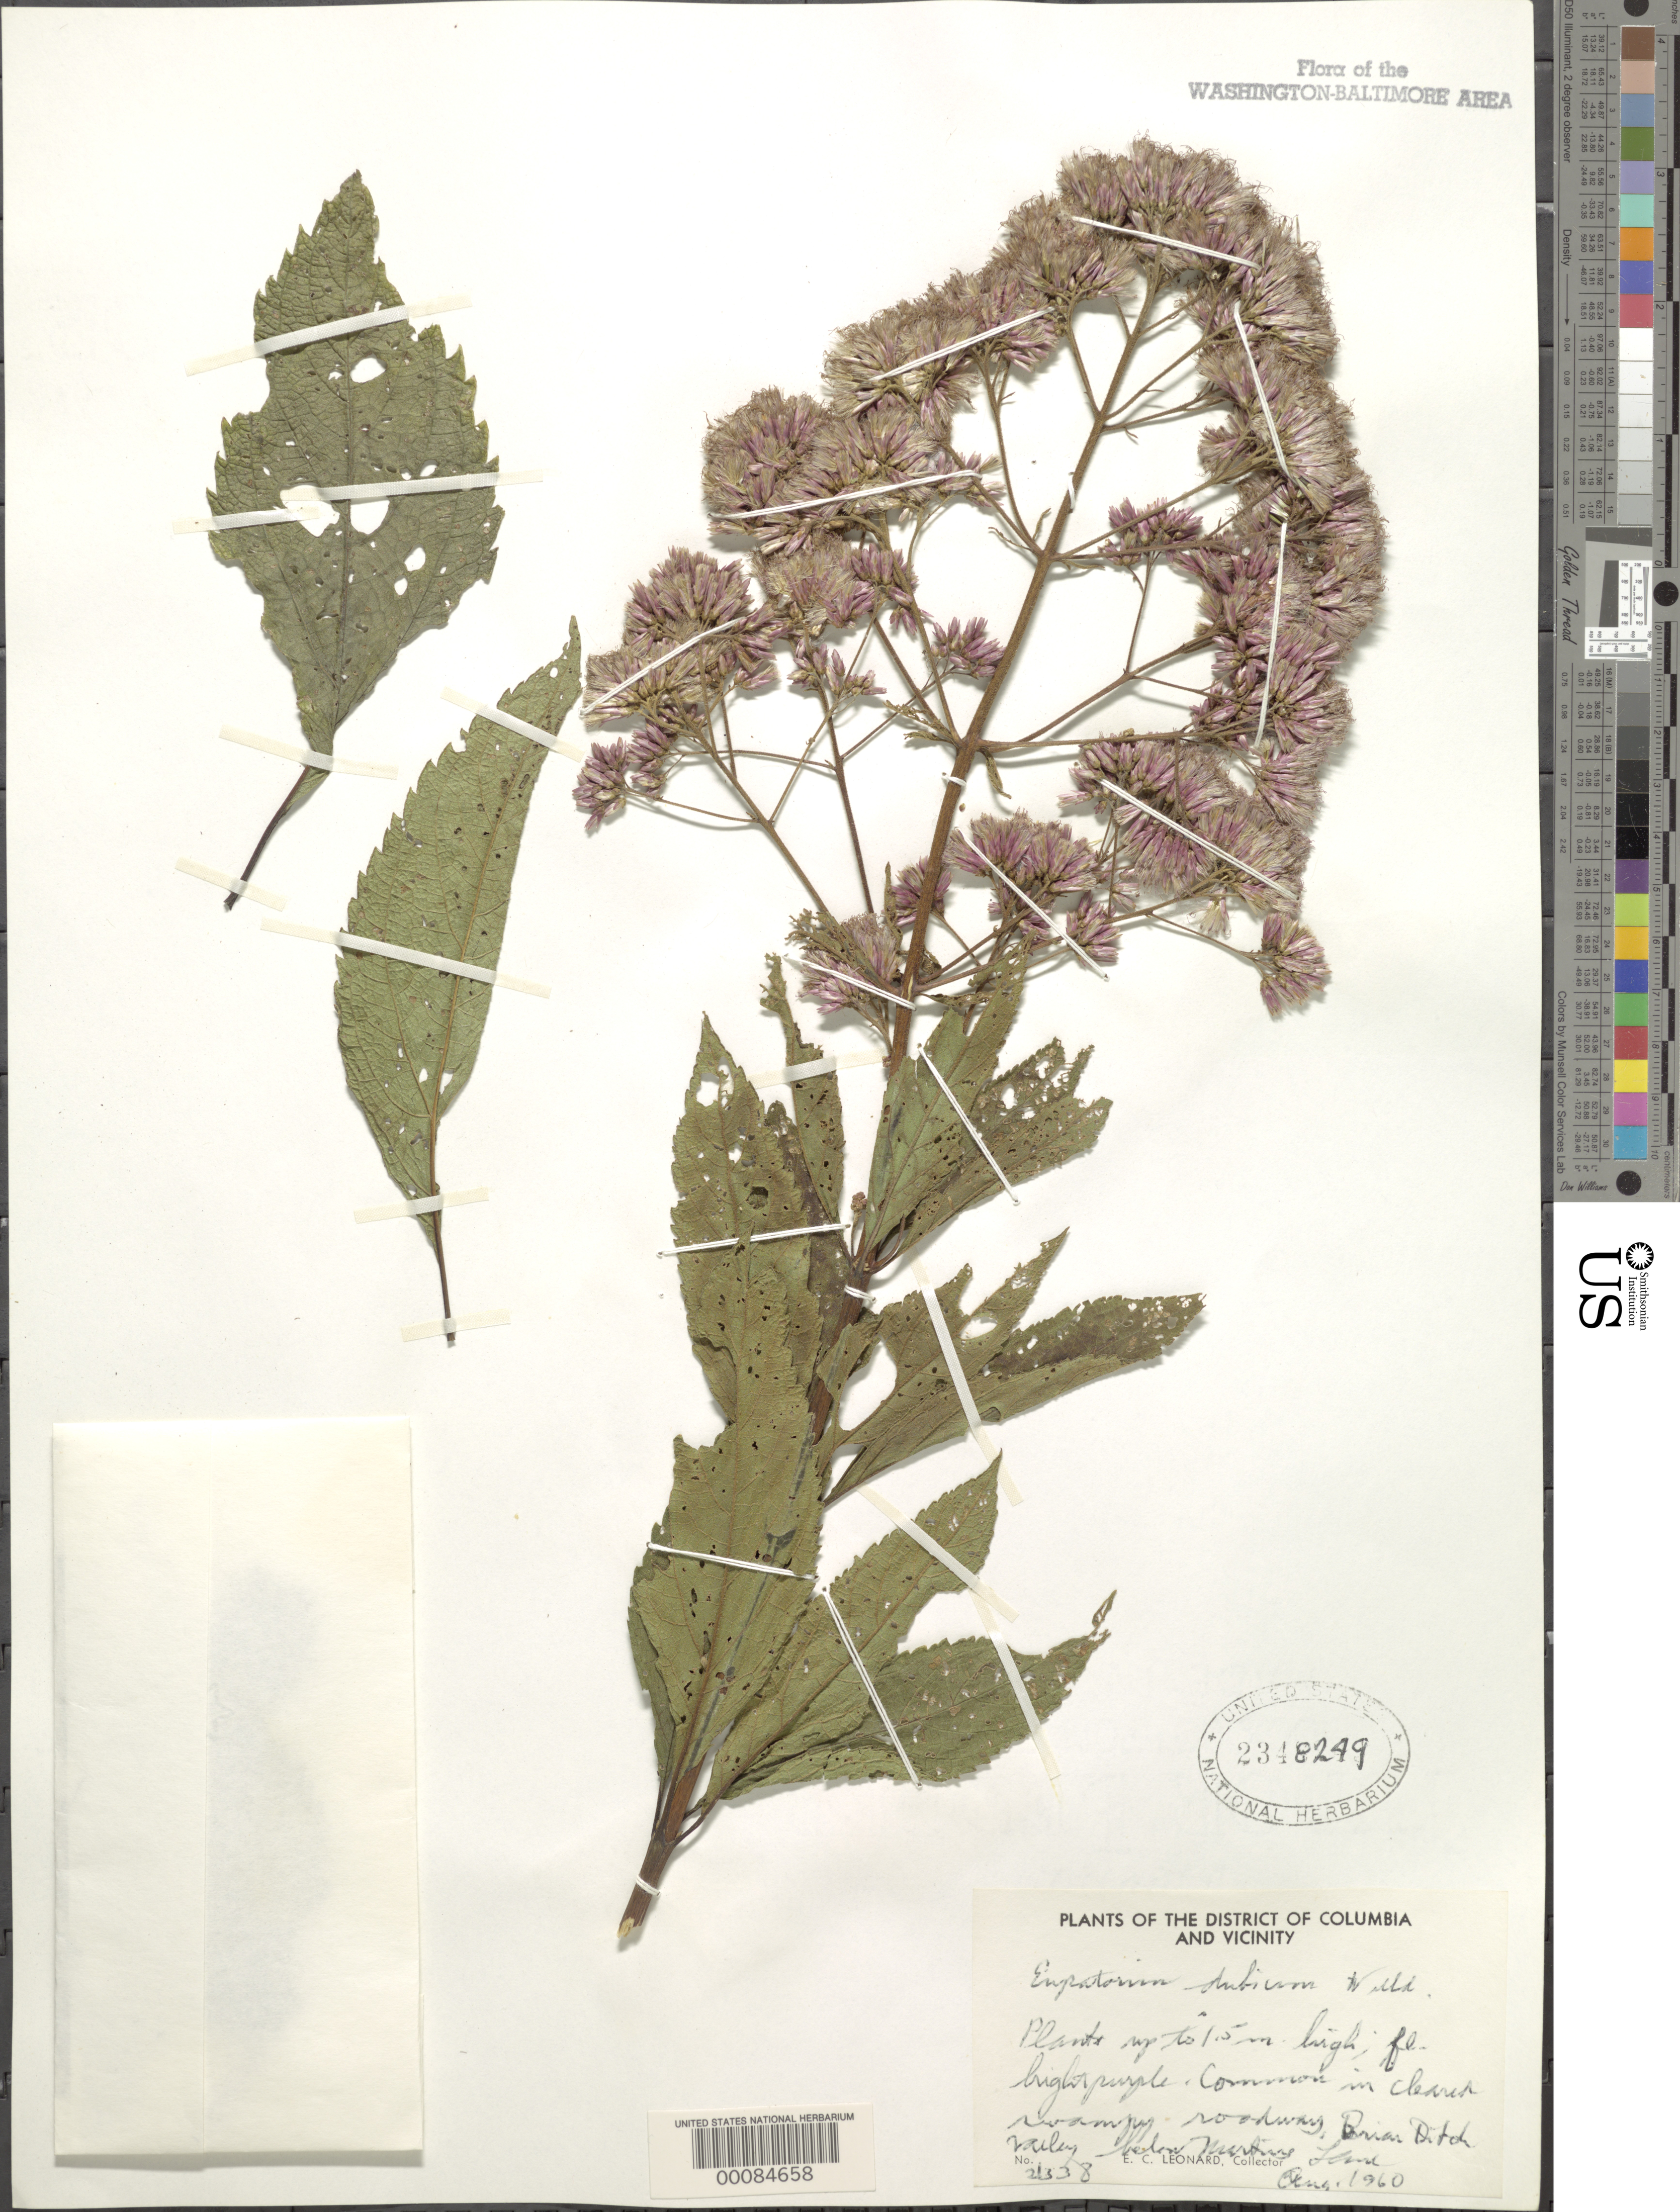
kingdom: Plantae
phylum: Tracheophyta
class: Magnoliopsida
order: Asterales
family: Asteraceae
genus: Eupatorium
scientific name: Eupatorium dubium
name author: Willd. ex Poir.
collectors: E. C. Leonard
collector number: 21338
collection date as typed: Aug 1960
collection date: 1960-08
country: United States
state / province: Maryland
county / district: Prince George's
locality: Briar Ditch Valley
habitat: Sandy cleared road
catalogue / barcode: US 2348249